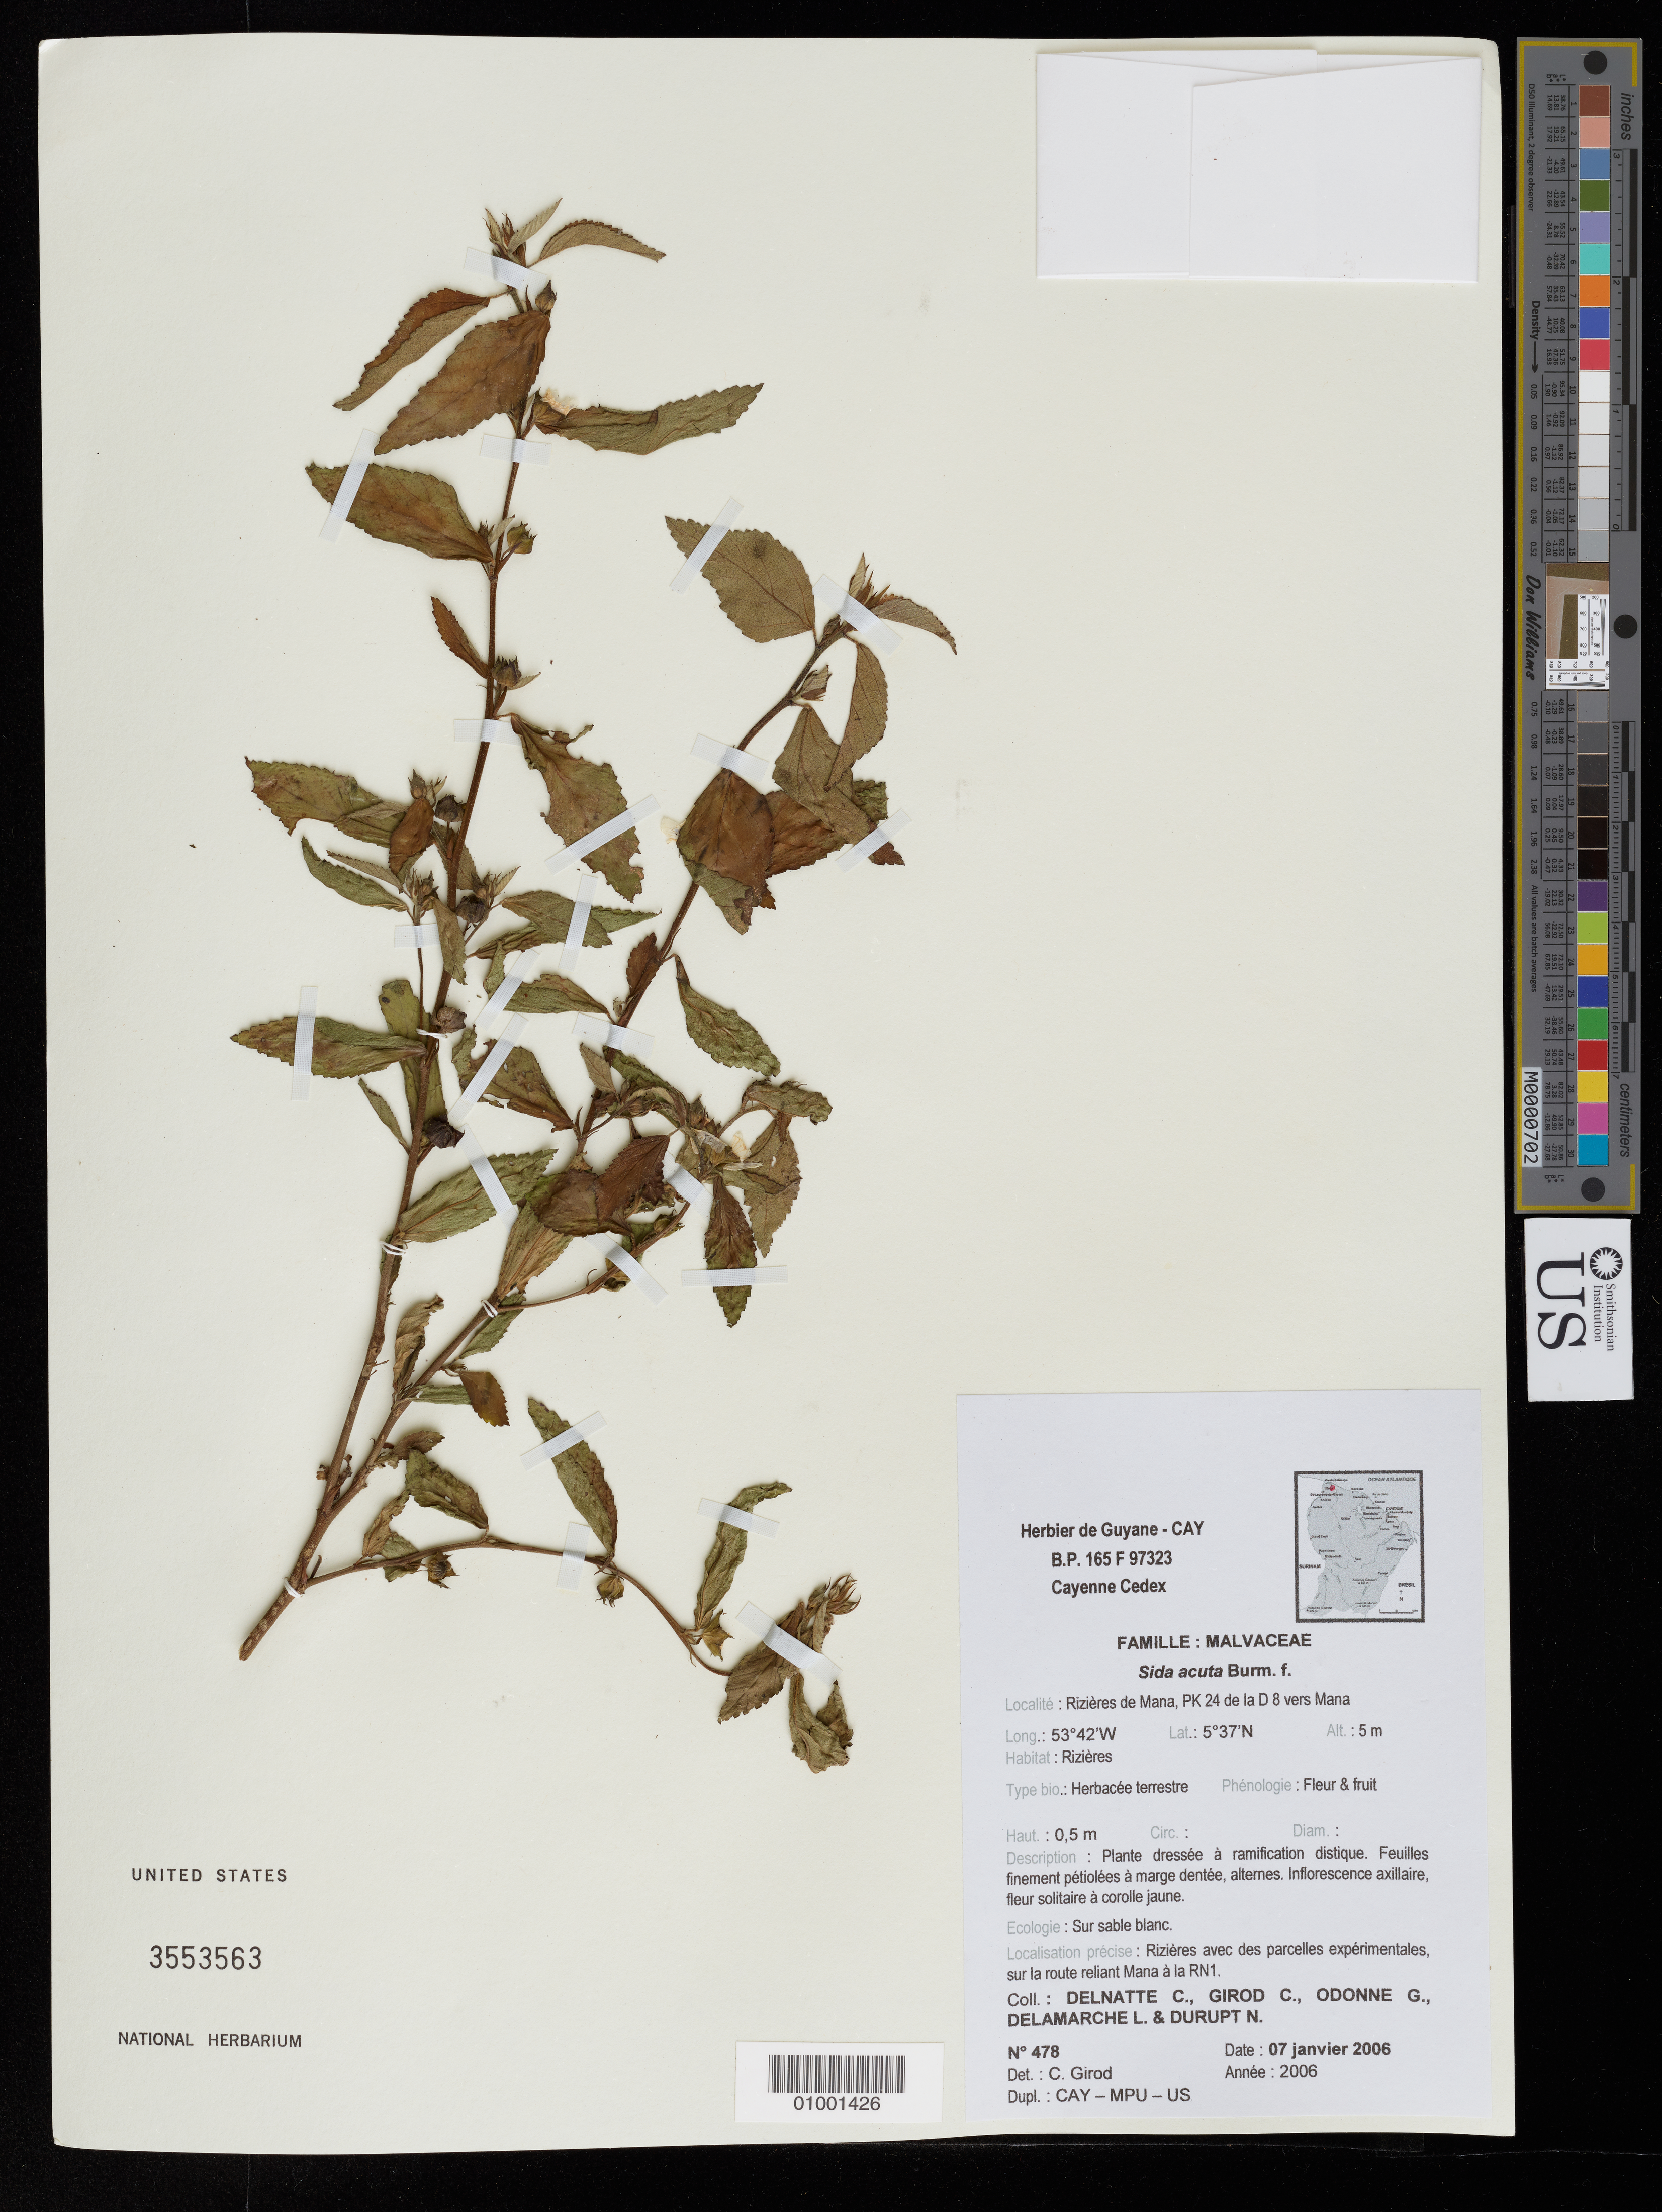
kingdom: Plantae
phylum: Tracheophyta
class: Magnoliopsida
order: Malvales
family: Malvaceae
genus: Sida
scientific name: Sida acuta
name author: Burm. f.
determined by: Girod, C.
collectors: C. Delnatte, C. Girod, G. Odonne, L. Delamarche & N. Durupt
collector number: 478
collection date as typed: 7-Jan-06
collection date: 2006-01-07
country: French Guiana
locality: Rizieres de Mana, PK 24 de la D 8 vers Mana; rizieres avec des parcelles experimentales, sur la route reliant Mana a la RN1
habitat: Rizieres; sur sable blanc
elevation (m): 5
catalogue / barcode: US 3553563